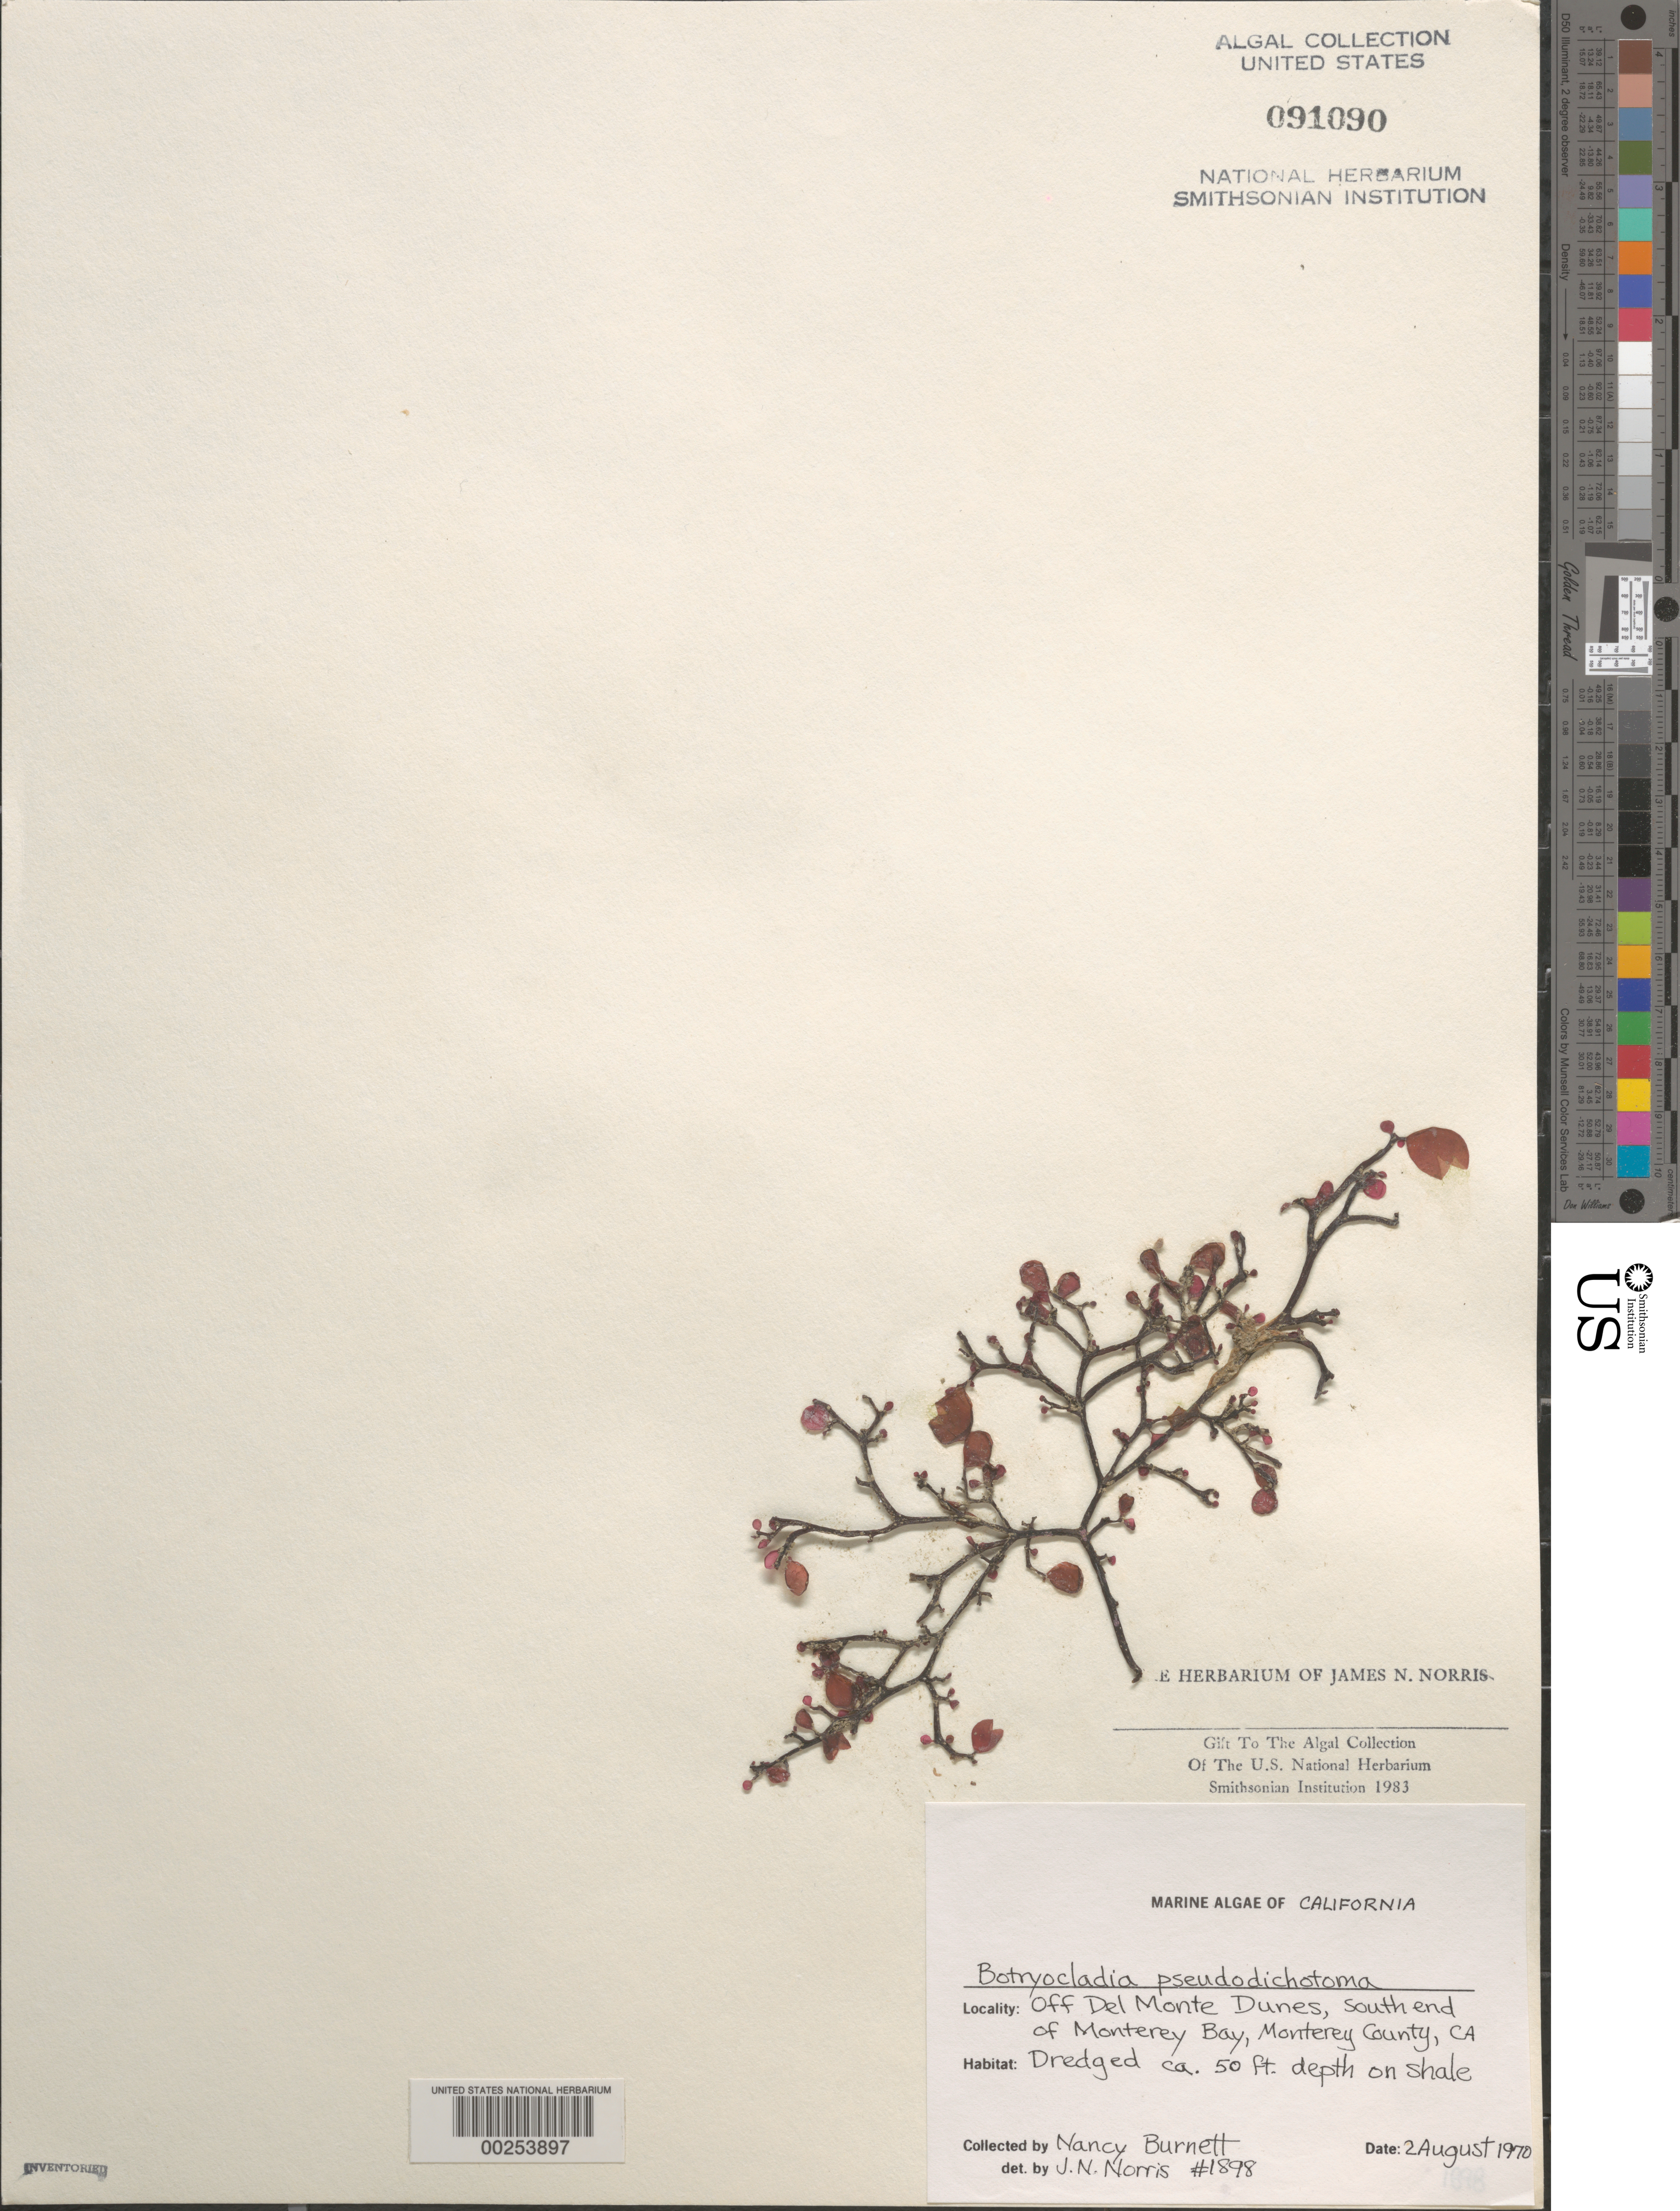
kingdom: Plantae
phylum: Rhodophyta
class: Florideophyceae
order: Rhodymeniales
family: Rhodymeniaceae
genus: Botryocladia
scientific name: Botryocladia pseudodichotoma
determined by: Norris, James N.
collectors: N. Burnett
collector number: JN-1898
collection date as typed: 02 Aug 1970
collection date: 1970-08-02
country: United States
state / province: California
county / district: Monterey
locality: Monterey Bay, off Del Monte dunes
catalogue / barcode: US 91090